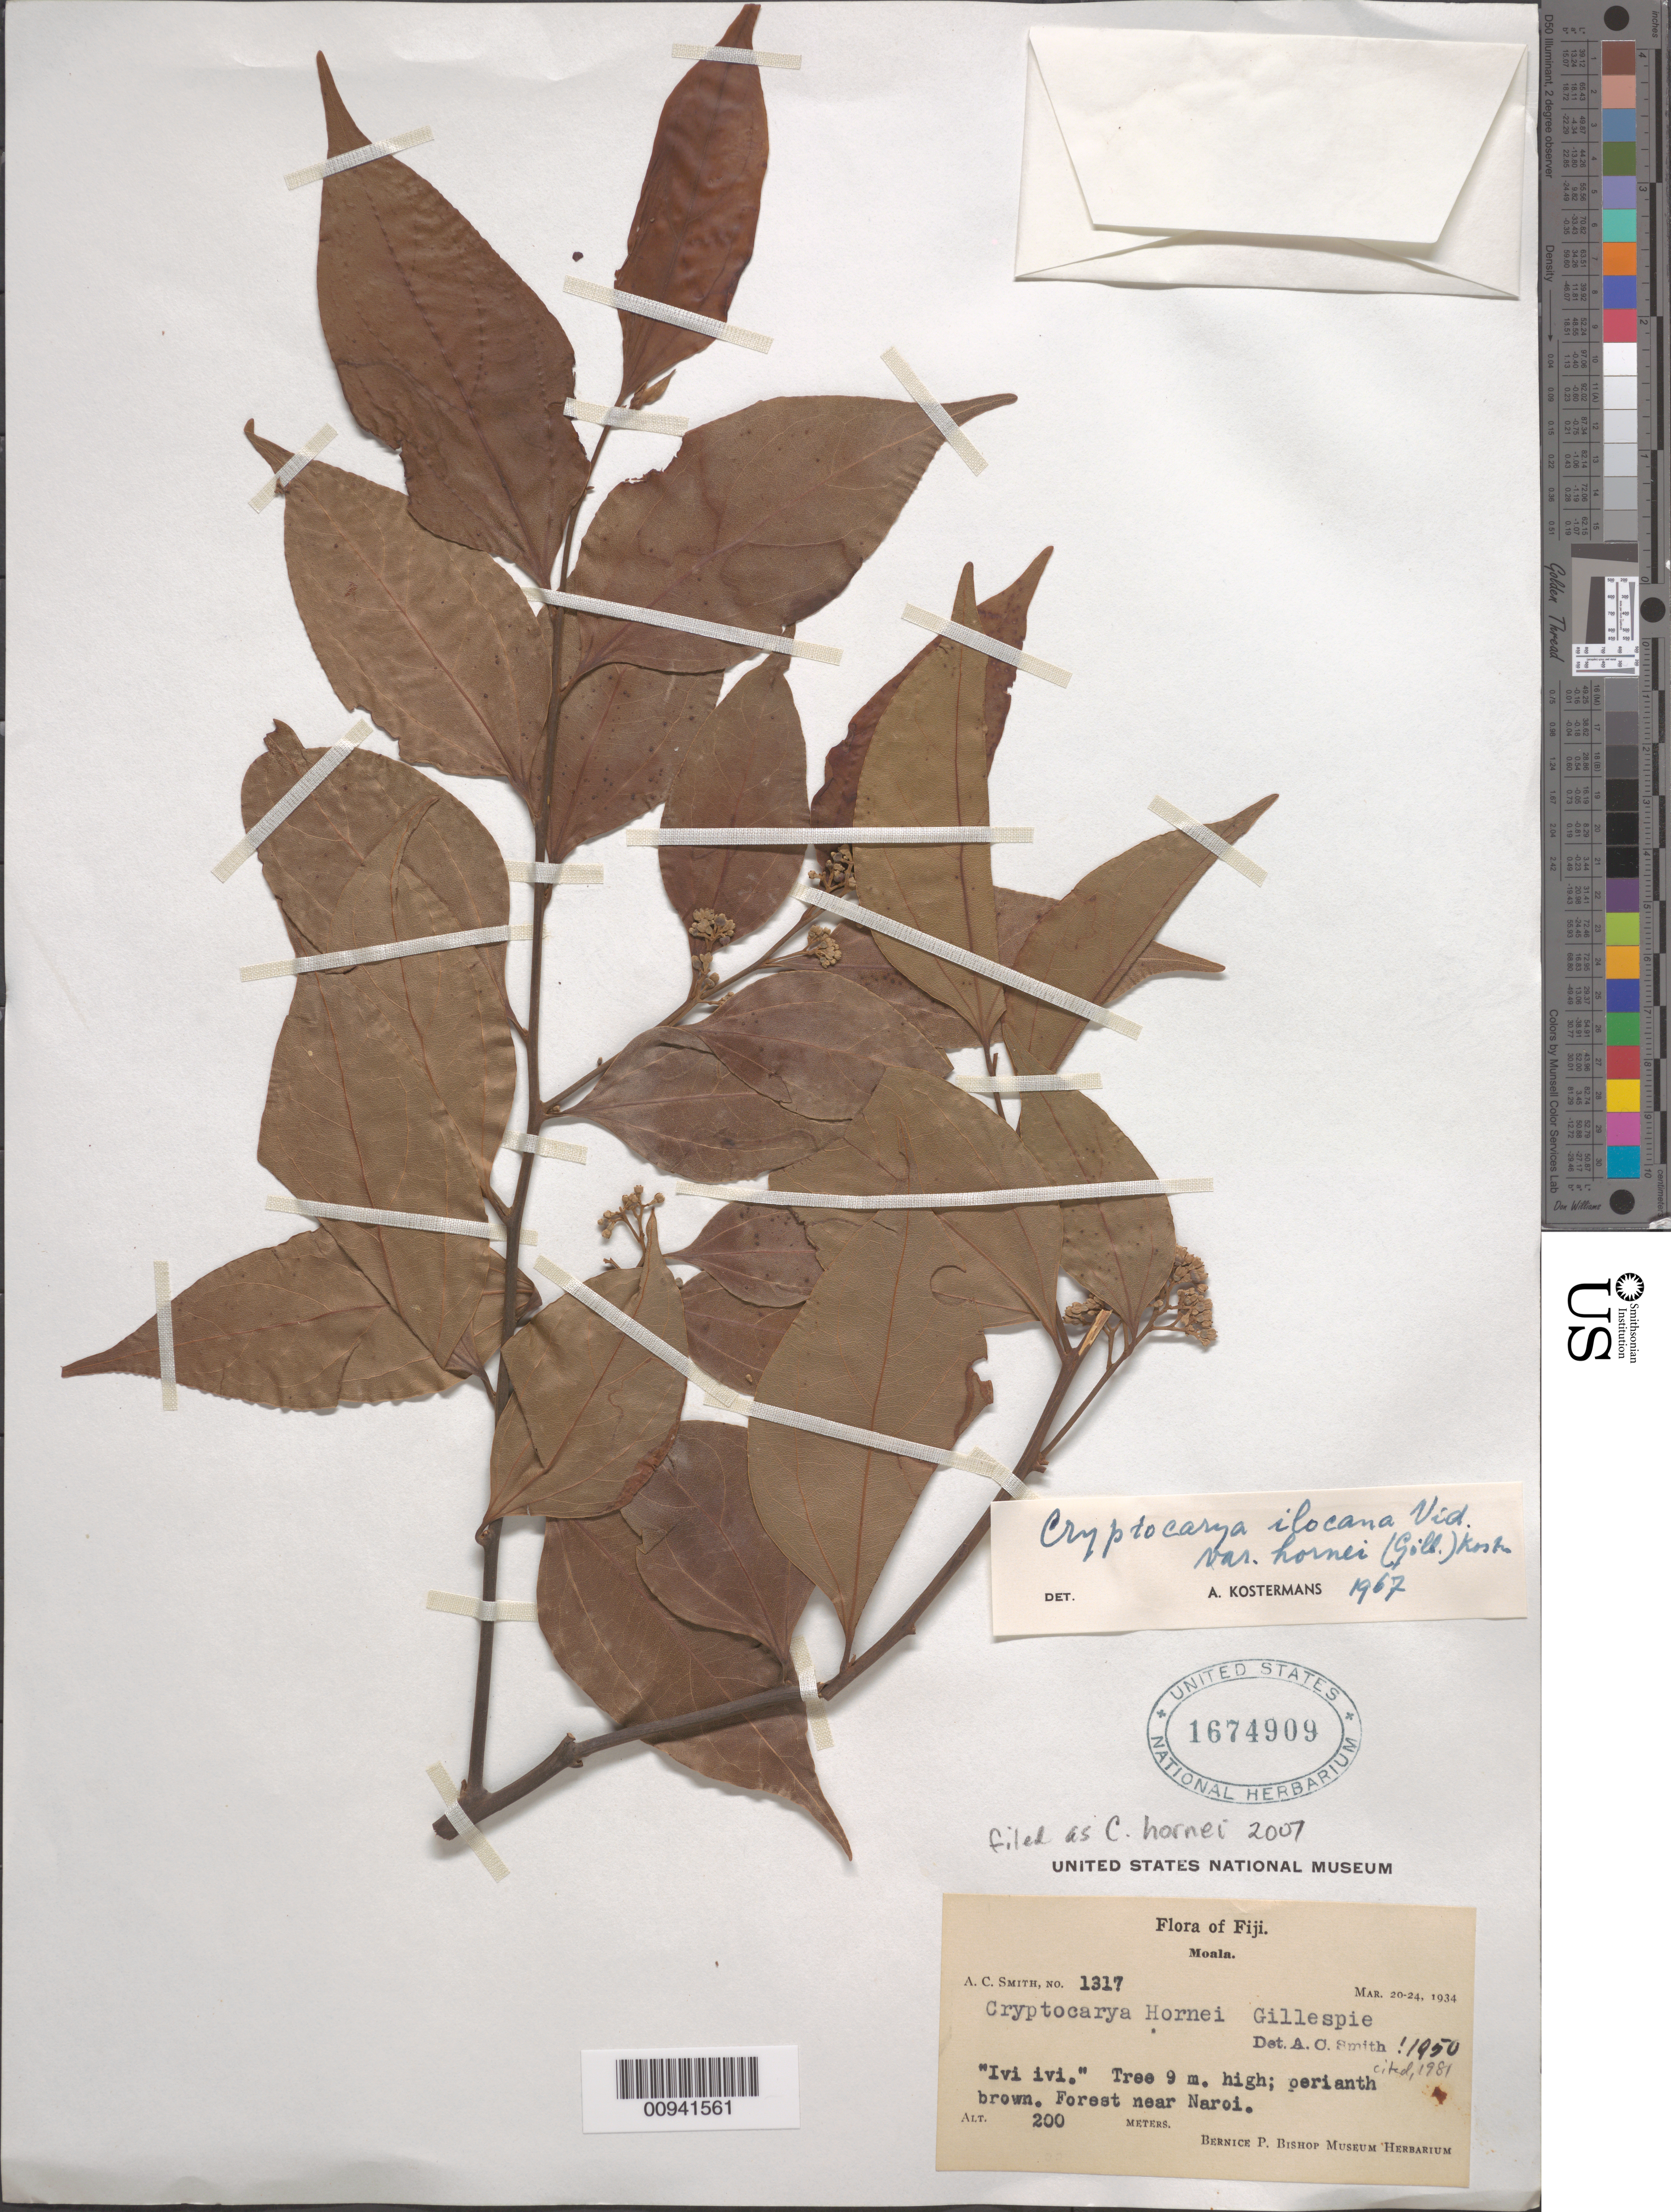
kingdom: Plantae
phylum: Tracheophyta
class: Magnoliopsida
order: Laurales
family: Lauraceae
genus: Cryptocarya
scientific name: Cryptocarya hornei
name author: Gillespie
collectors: C. A. Smith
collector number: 1317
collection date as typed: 20 Mar 1934 to 24 Mar 1934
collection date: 1934-03-20/1934-03-24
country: Fiji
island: Moala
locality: Forest near Naroi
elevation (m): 200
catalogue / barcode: US 1674909